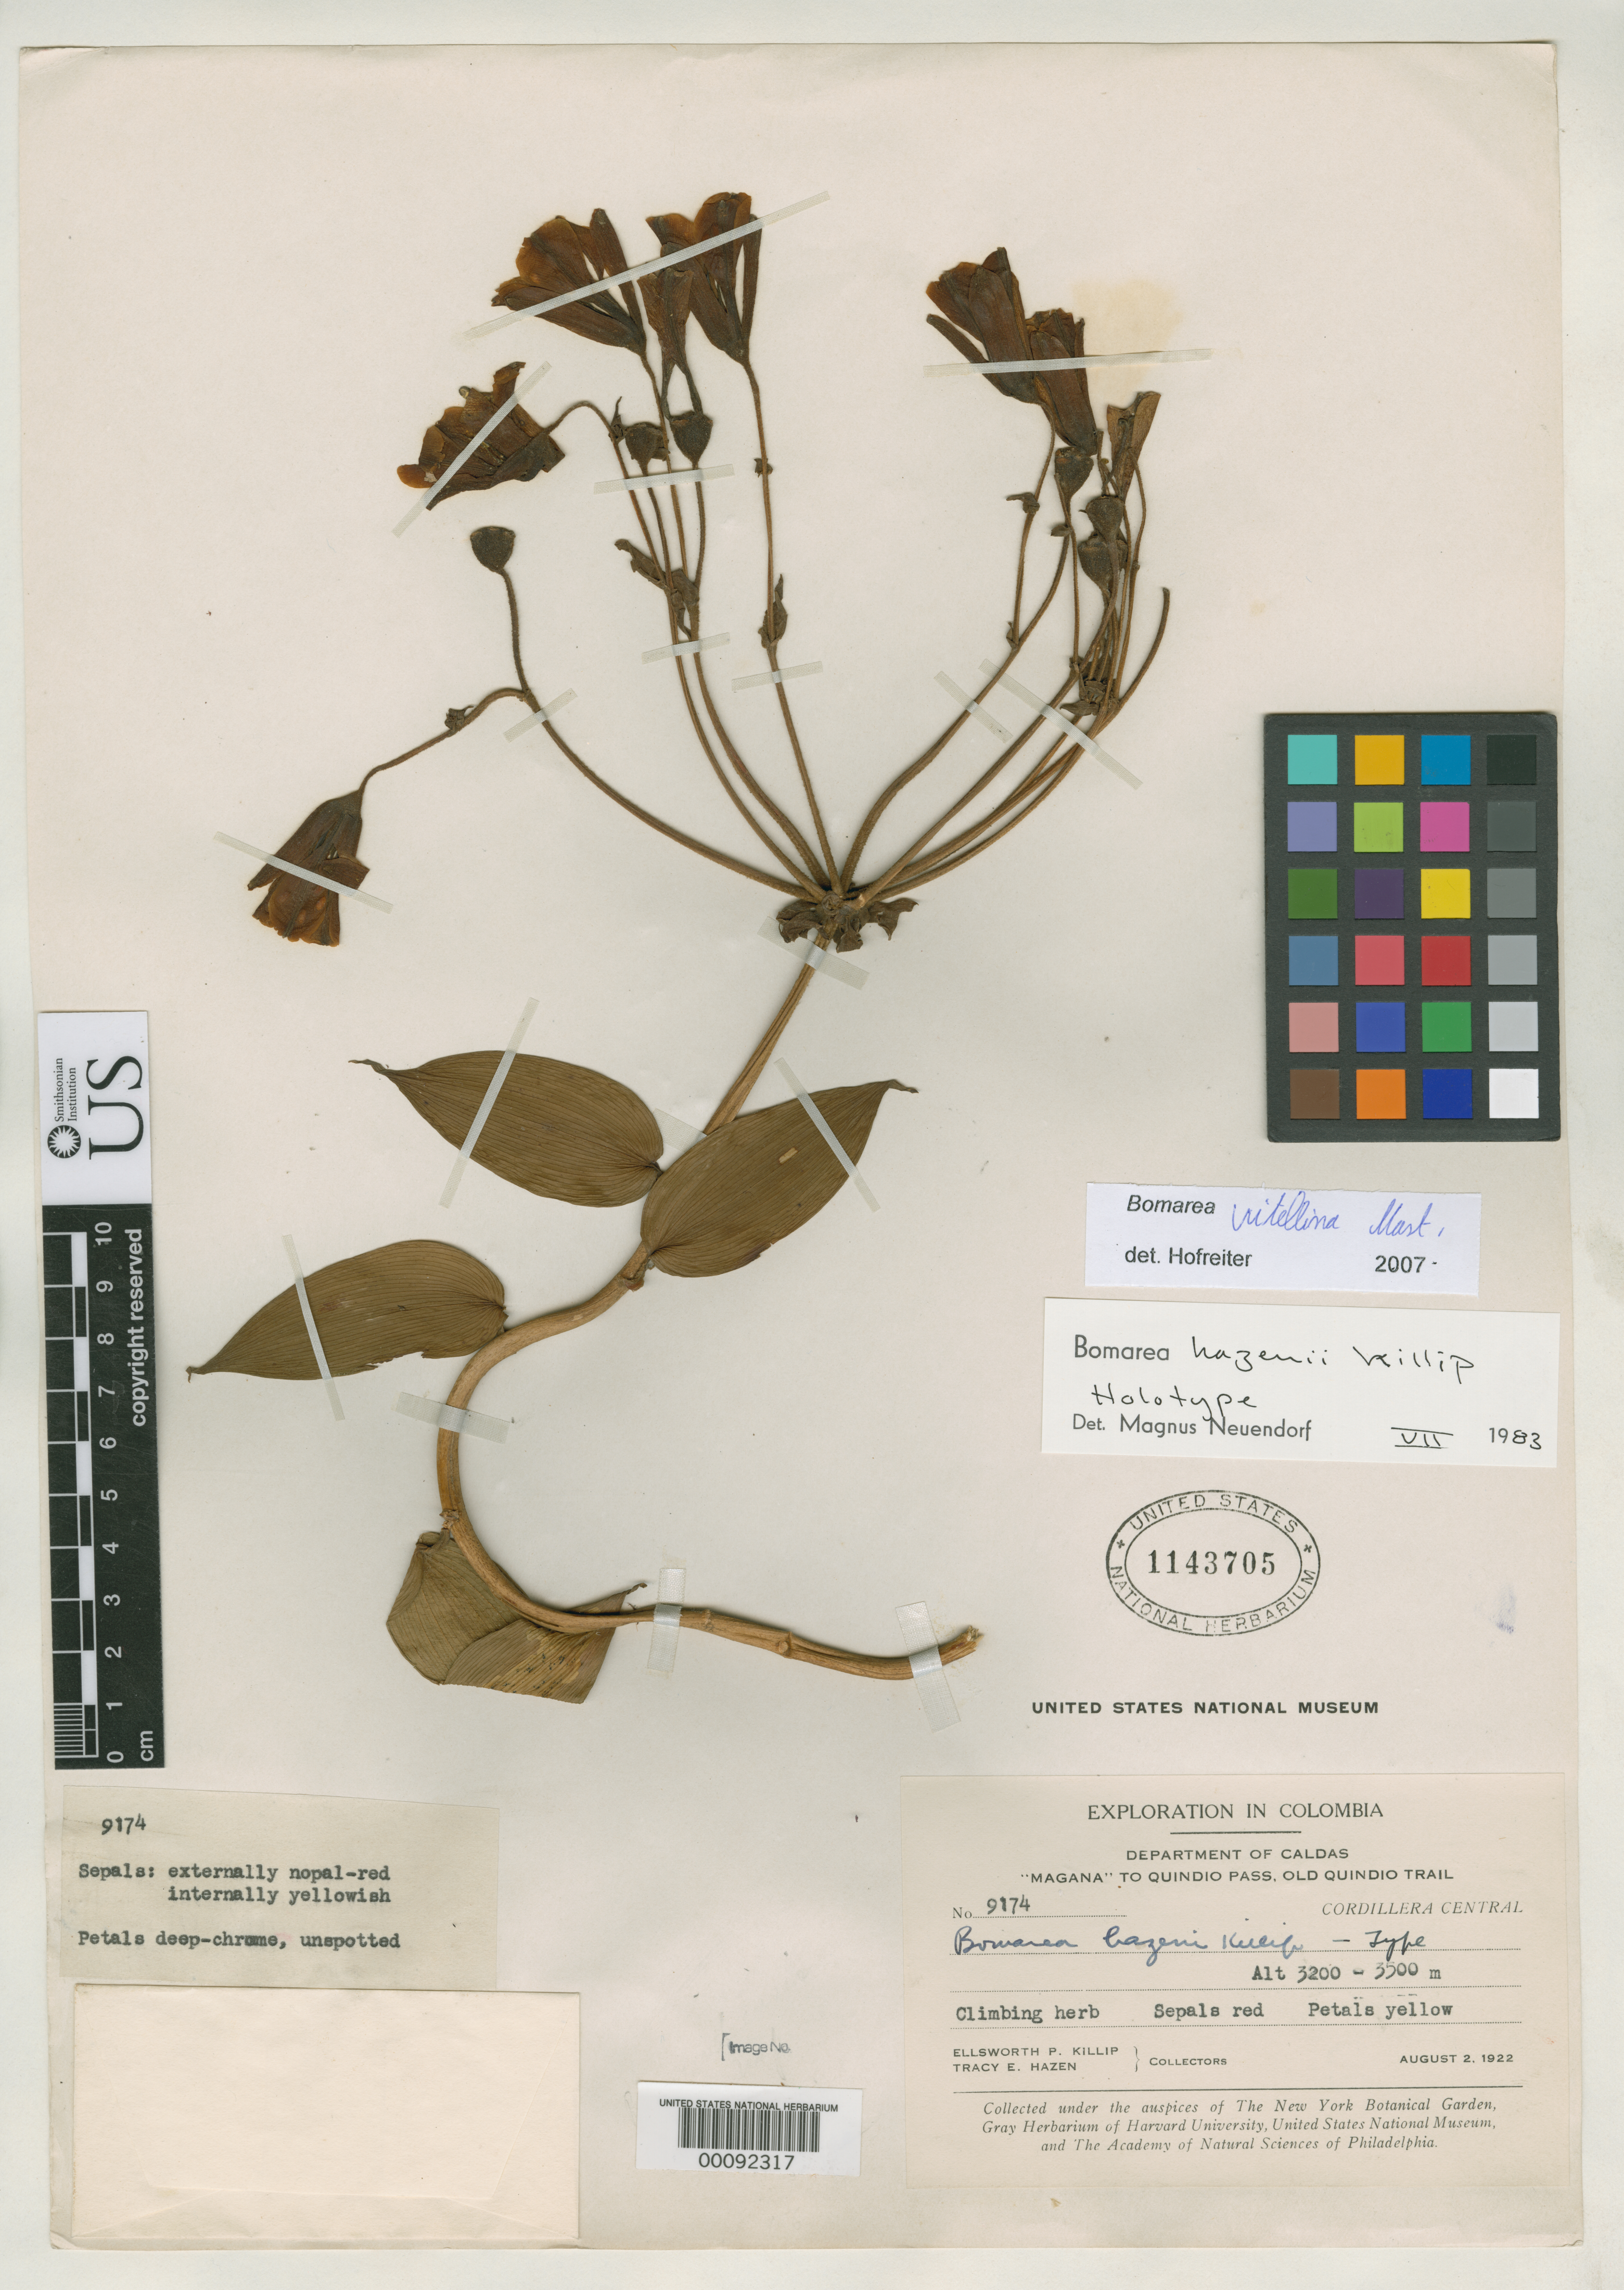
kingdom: Plantae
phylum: Tracheophyta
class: Liliopsida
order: Liliales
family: Alstroemeriaceae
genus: Bomarea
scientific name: Bomarea hazenii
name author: Killip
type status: Holotype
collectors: E. P. Killip & T. E. Hazen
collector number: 9174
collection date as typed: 02 Aug 1922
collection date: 1922-08-02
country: Colombia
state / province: Caldas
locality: Magana, Quindo Trail.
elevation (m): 3400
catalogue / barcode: US 1143705